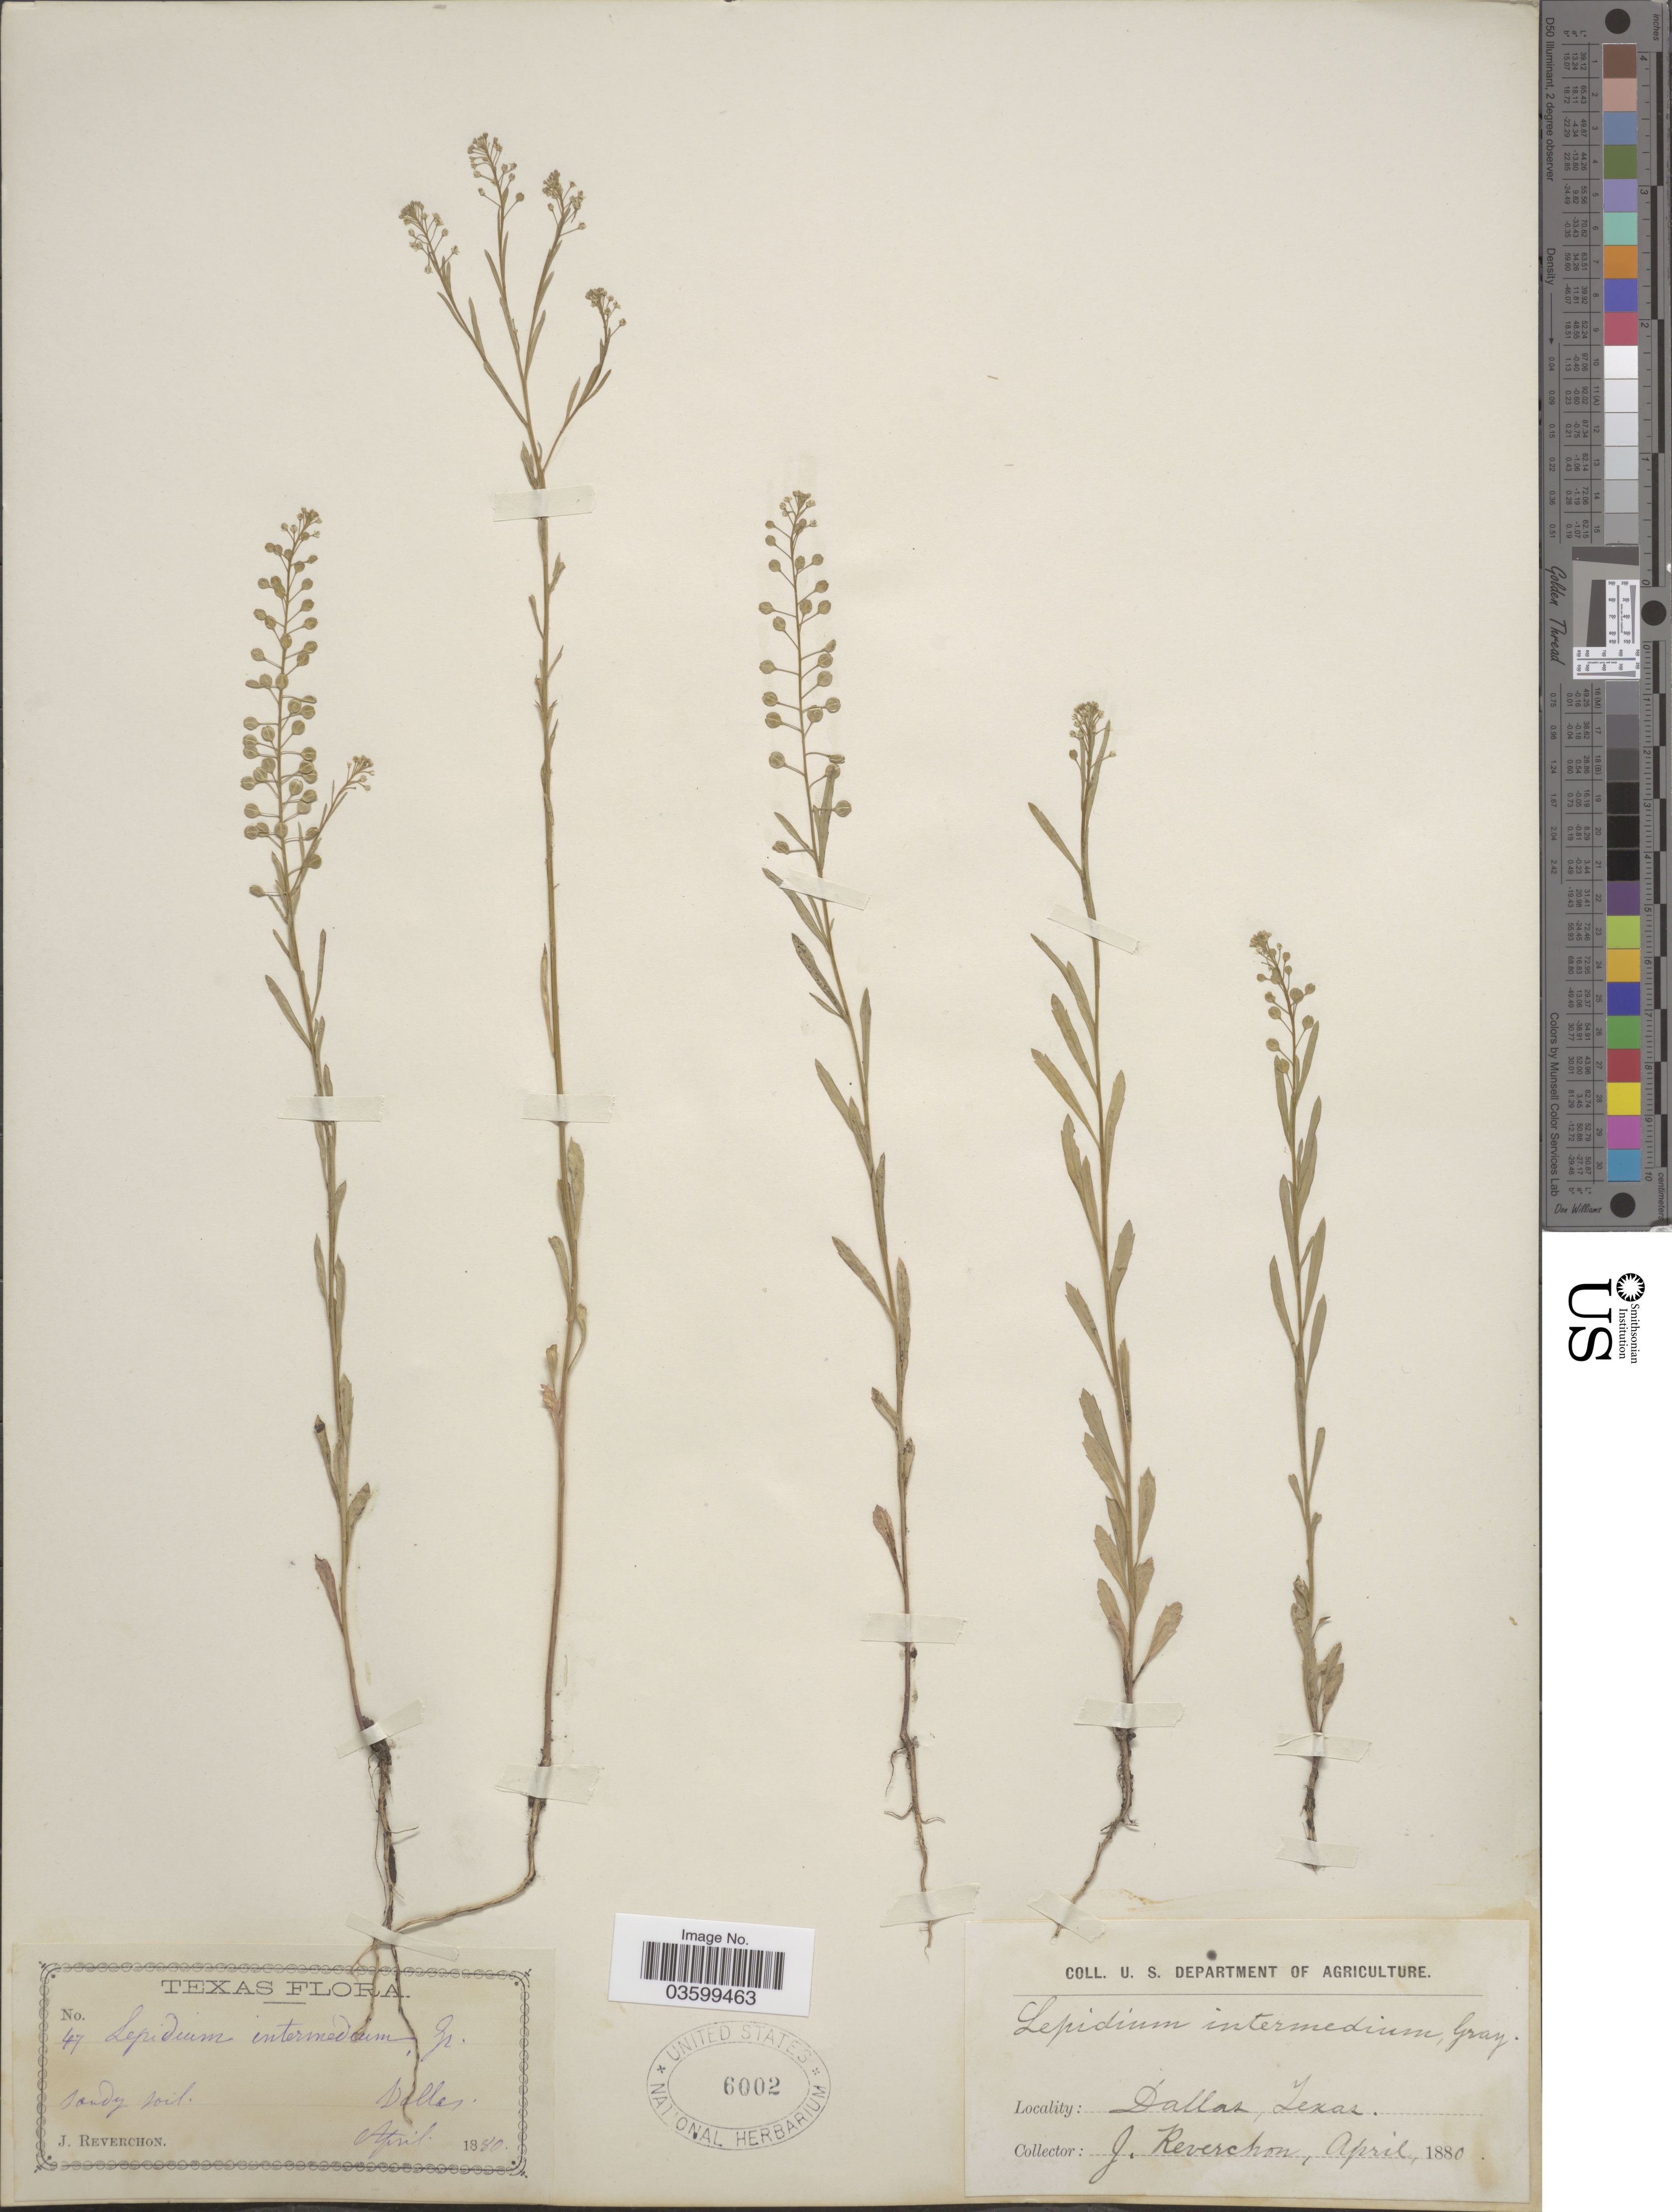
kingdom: Plantae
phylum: Tracheophyta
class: Magnoliopsida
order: Brassicales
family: Brassicaceae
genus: Lepidium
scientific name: Lepidium virginicum var. pubescens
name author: (Greene) C.L. Hitchc.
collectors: J. Reverchon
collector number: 47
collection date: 1880-04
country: United States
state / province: Texas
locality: Dallas.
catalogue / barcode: US 6002